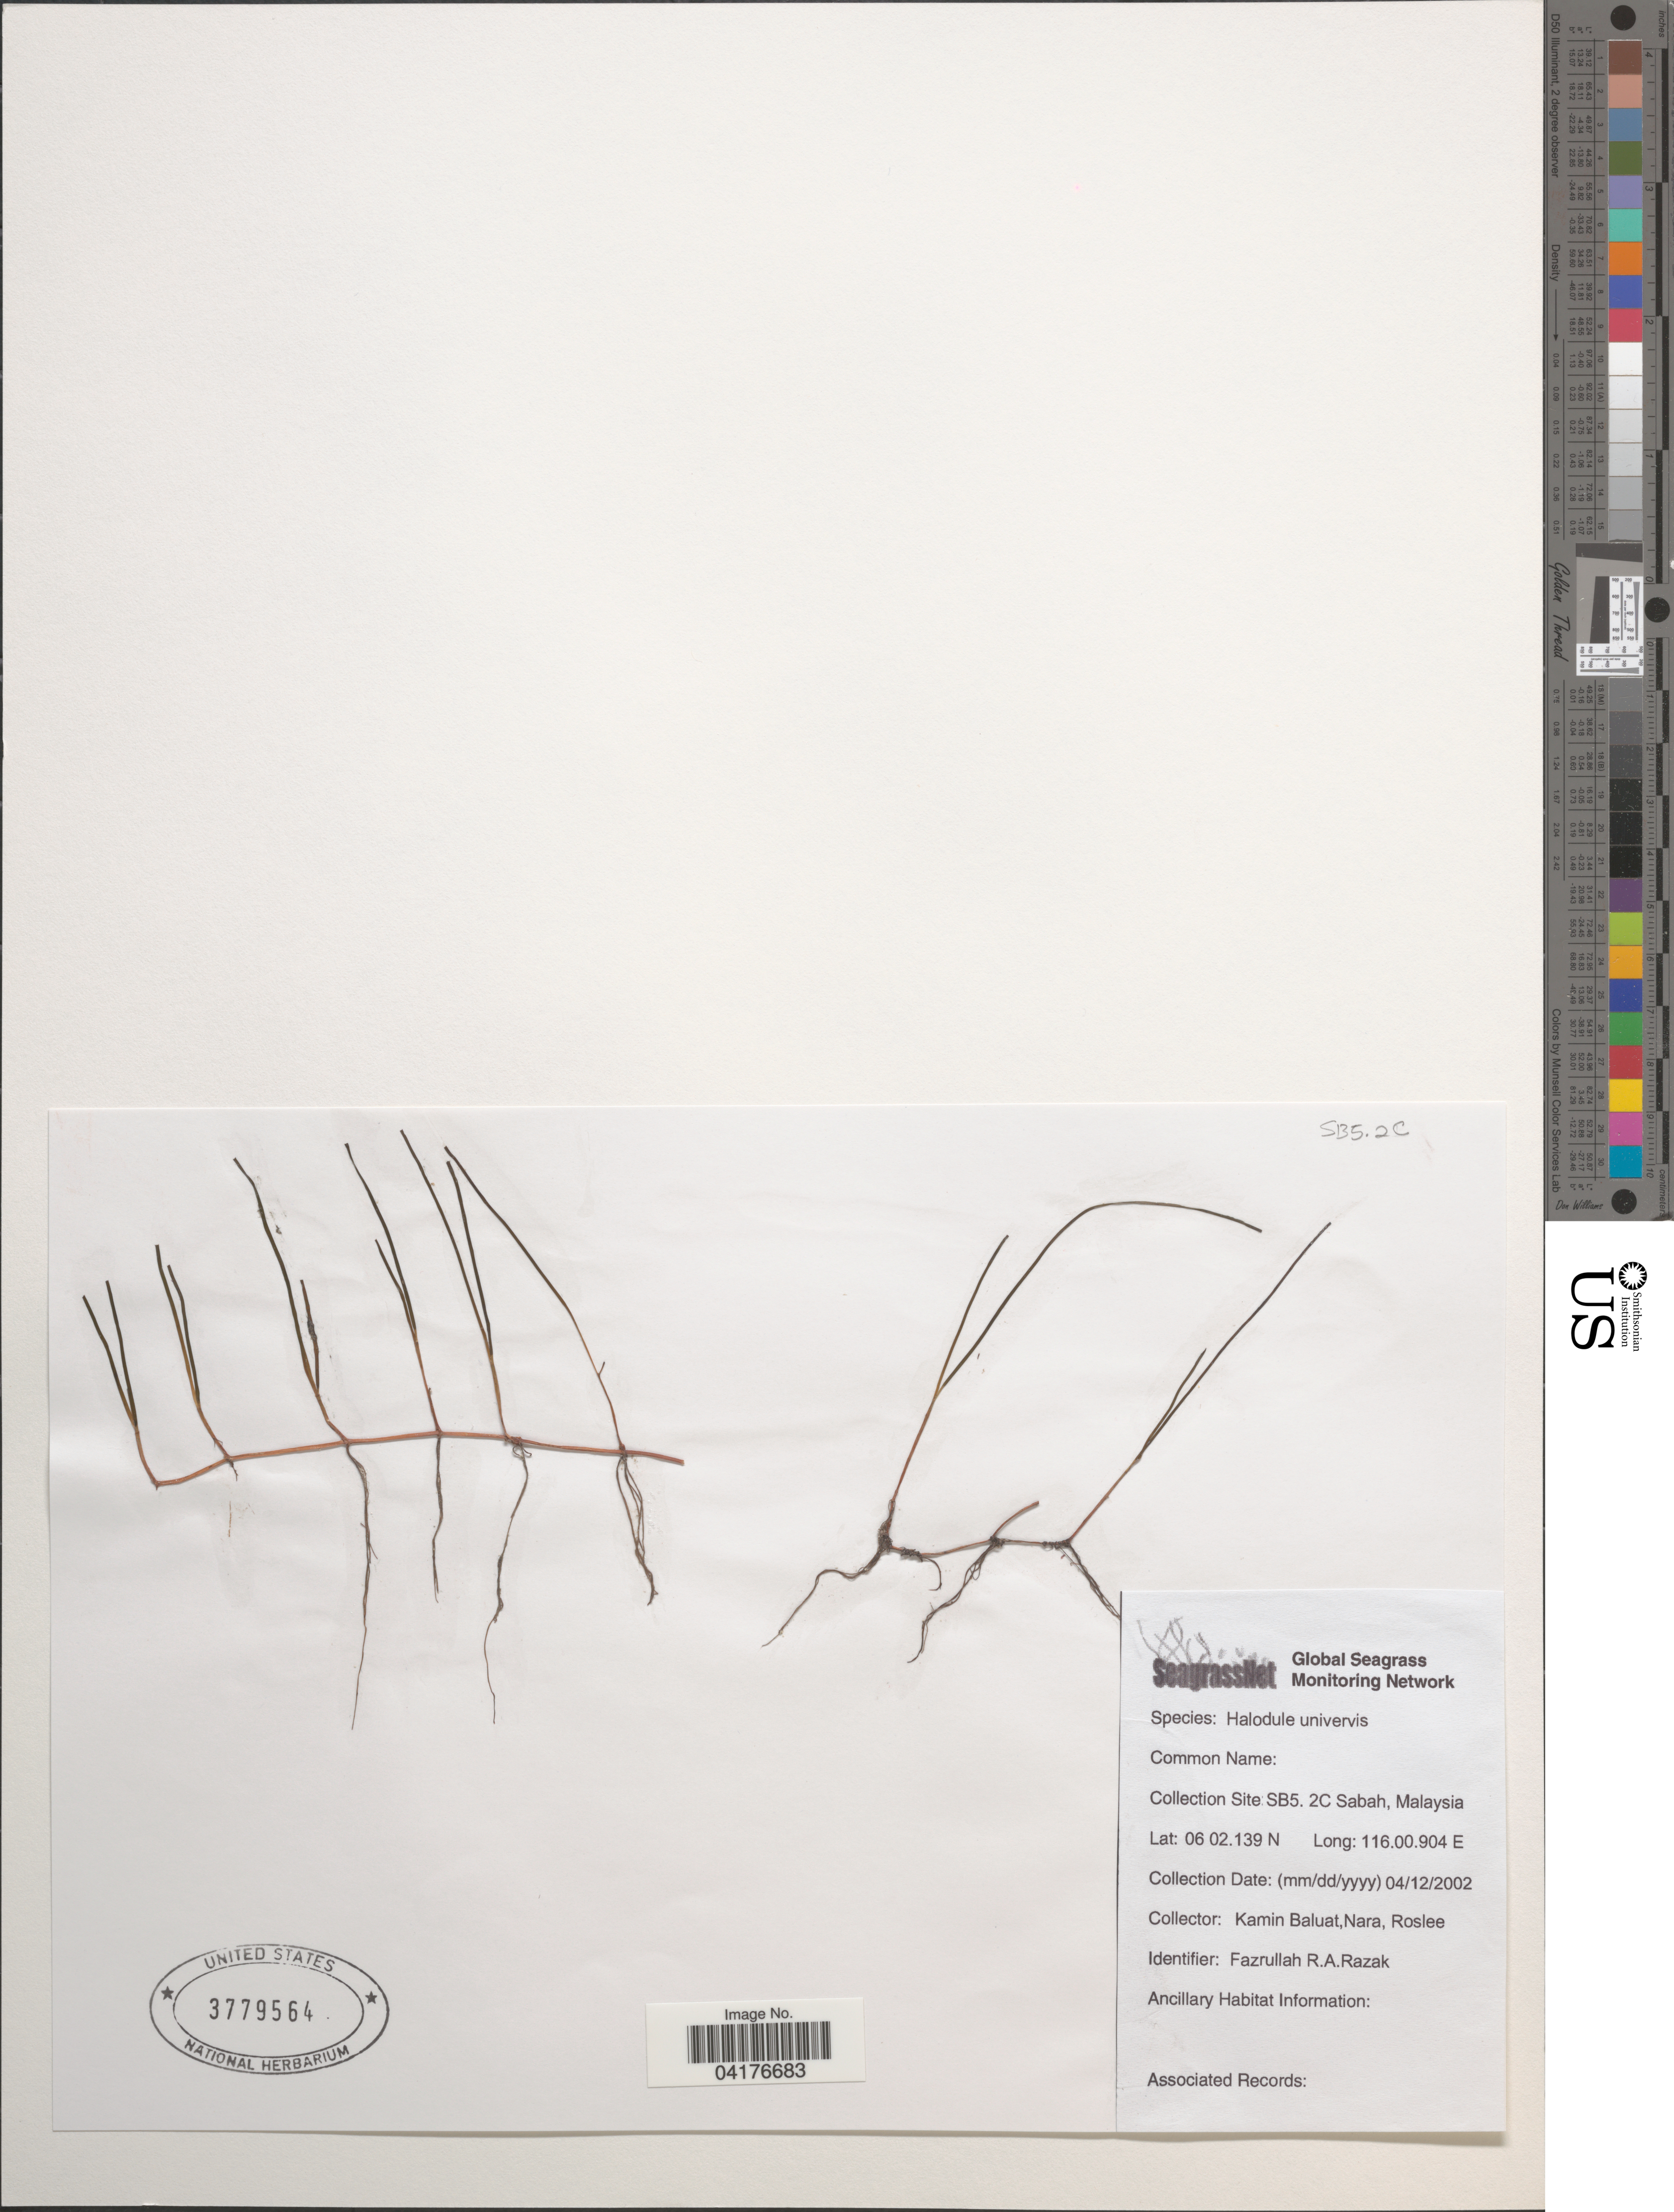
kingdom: Plantae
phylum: Tracheophyta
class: Liliopsida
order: Alismatales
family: Cymodoceaceae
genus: Halodule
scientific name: Halodule uninervis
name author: (Forssk.) Asch.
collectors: K. Baluat, Nara & Roslee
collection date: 2002-04-12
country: Malaysia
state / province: Sabah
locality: SB5.2C.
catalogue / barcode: US 3779564